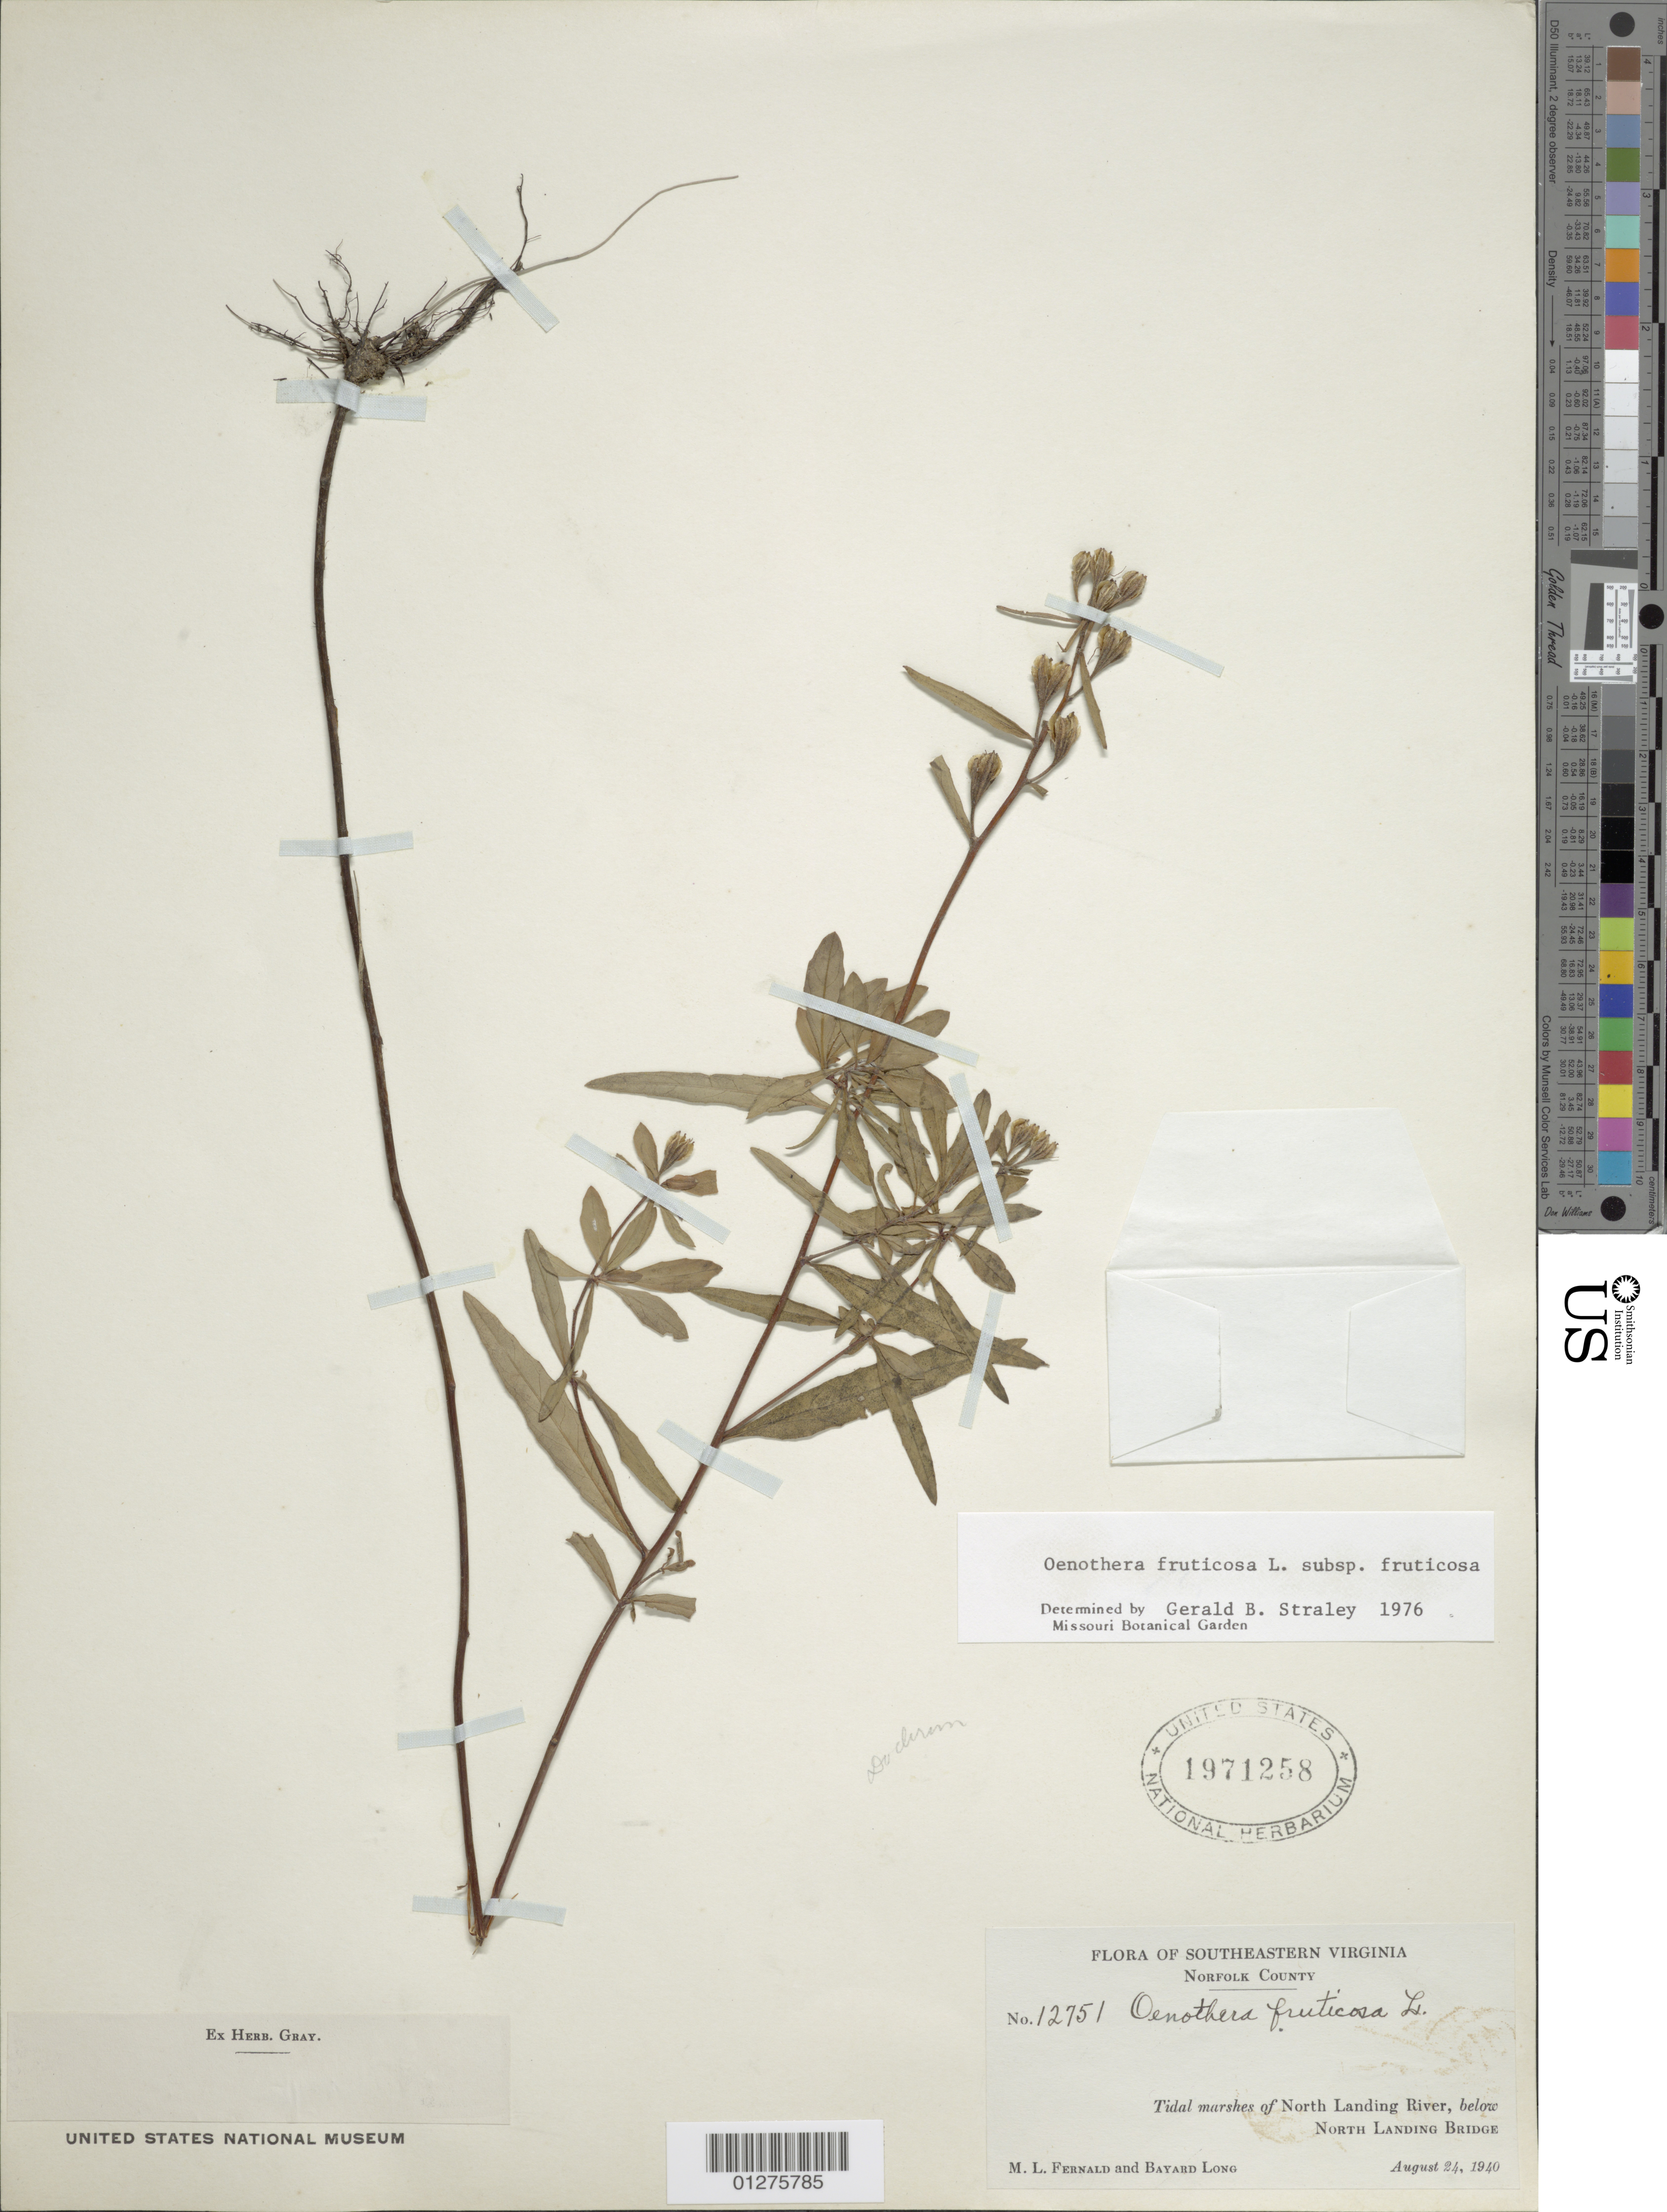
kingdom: Plantae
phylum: Tracheophyta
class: Magnoliopsida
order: Myrtales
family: Onagraceae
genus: Oenothera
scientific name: Oenothera fruticosa subsp. fruticosa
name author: L.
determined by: Straley, G. B.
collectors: M. L. Fernald & B. H. Long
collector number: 12751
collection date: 1940-08-24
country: United States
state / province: Virginia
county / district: City of Norfolk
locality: Tidal marshes of North Landing River, below North Landing Bridge.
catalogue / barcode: US 1971258